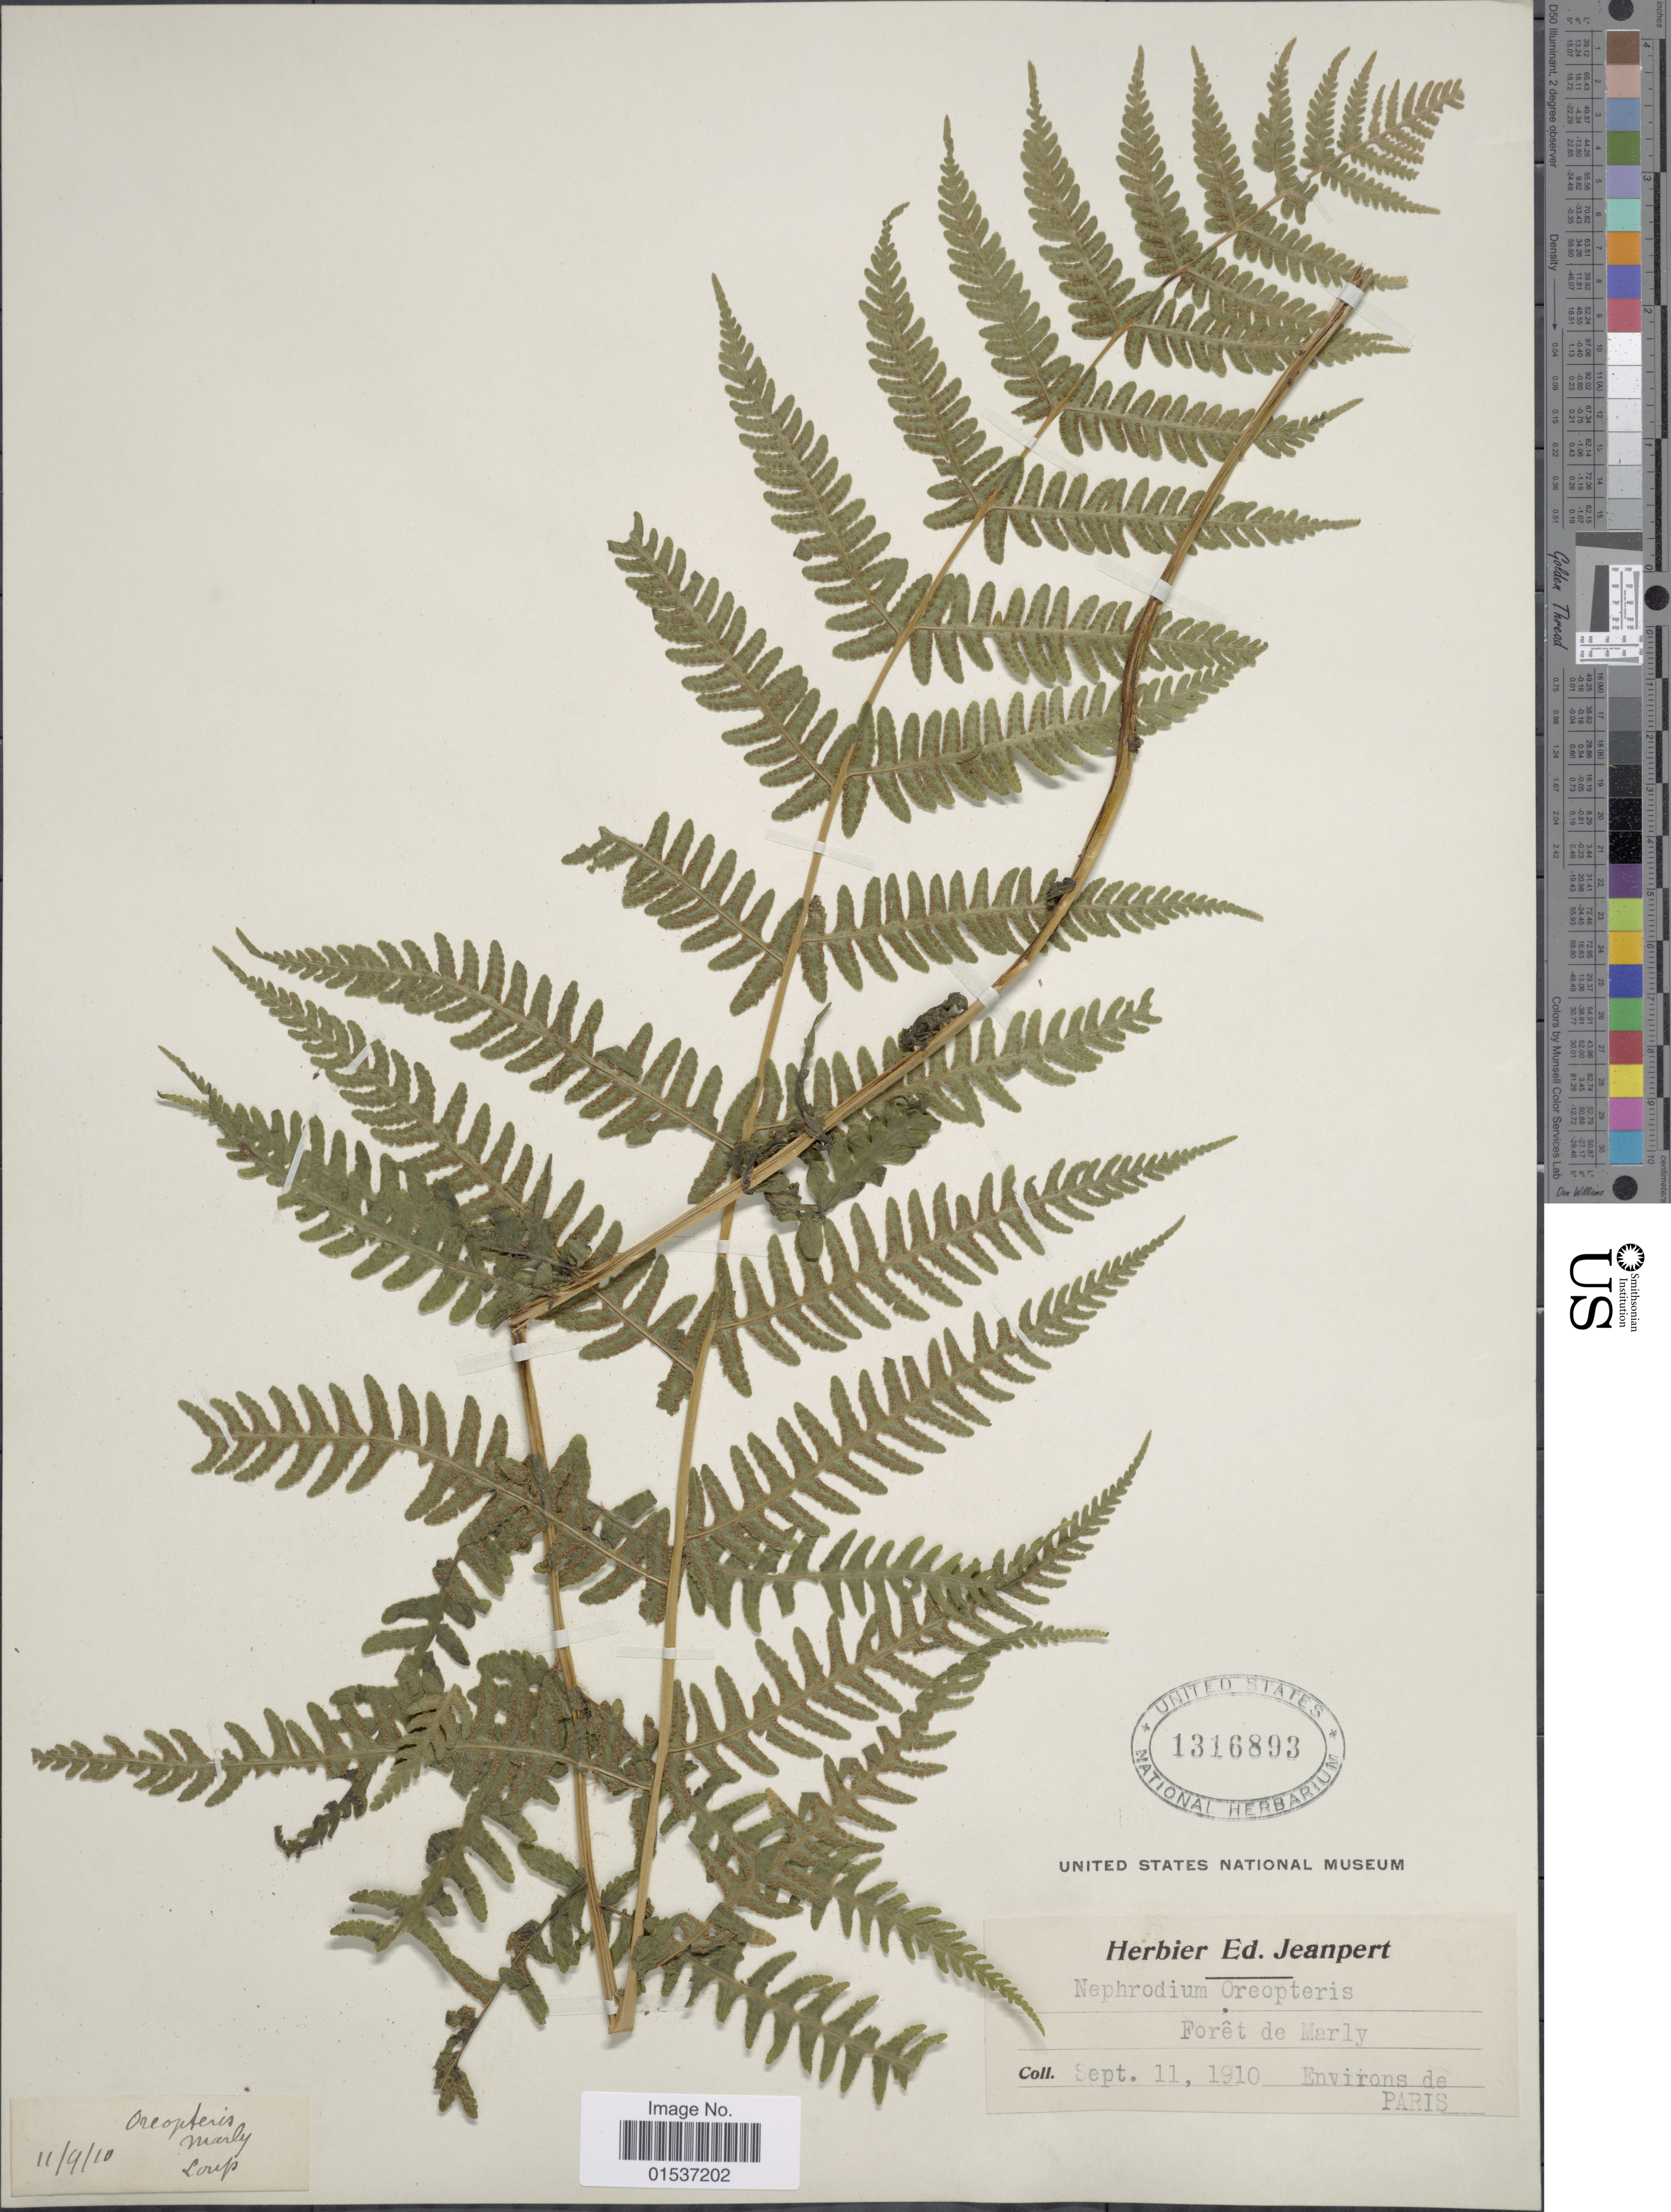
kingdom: Plantae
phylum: Tracheophyta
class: Polypodiopsida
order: Polypodiales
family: Thelypteridaceae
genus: Oreopteris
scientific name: Oreopteris limbosperma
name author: (All.) K. Iwats.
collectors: ex herb. Ed. Jeanpert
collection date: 1910-09-11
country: France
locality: Foret de Marly, Environs de Paris.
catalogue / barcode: US 1316893